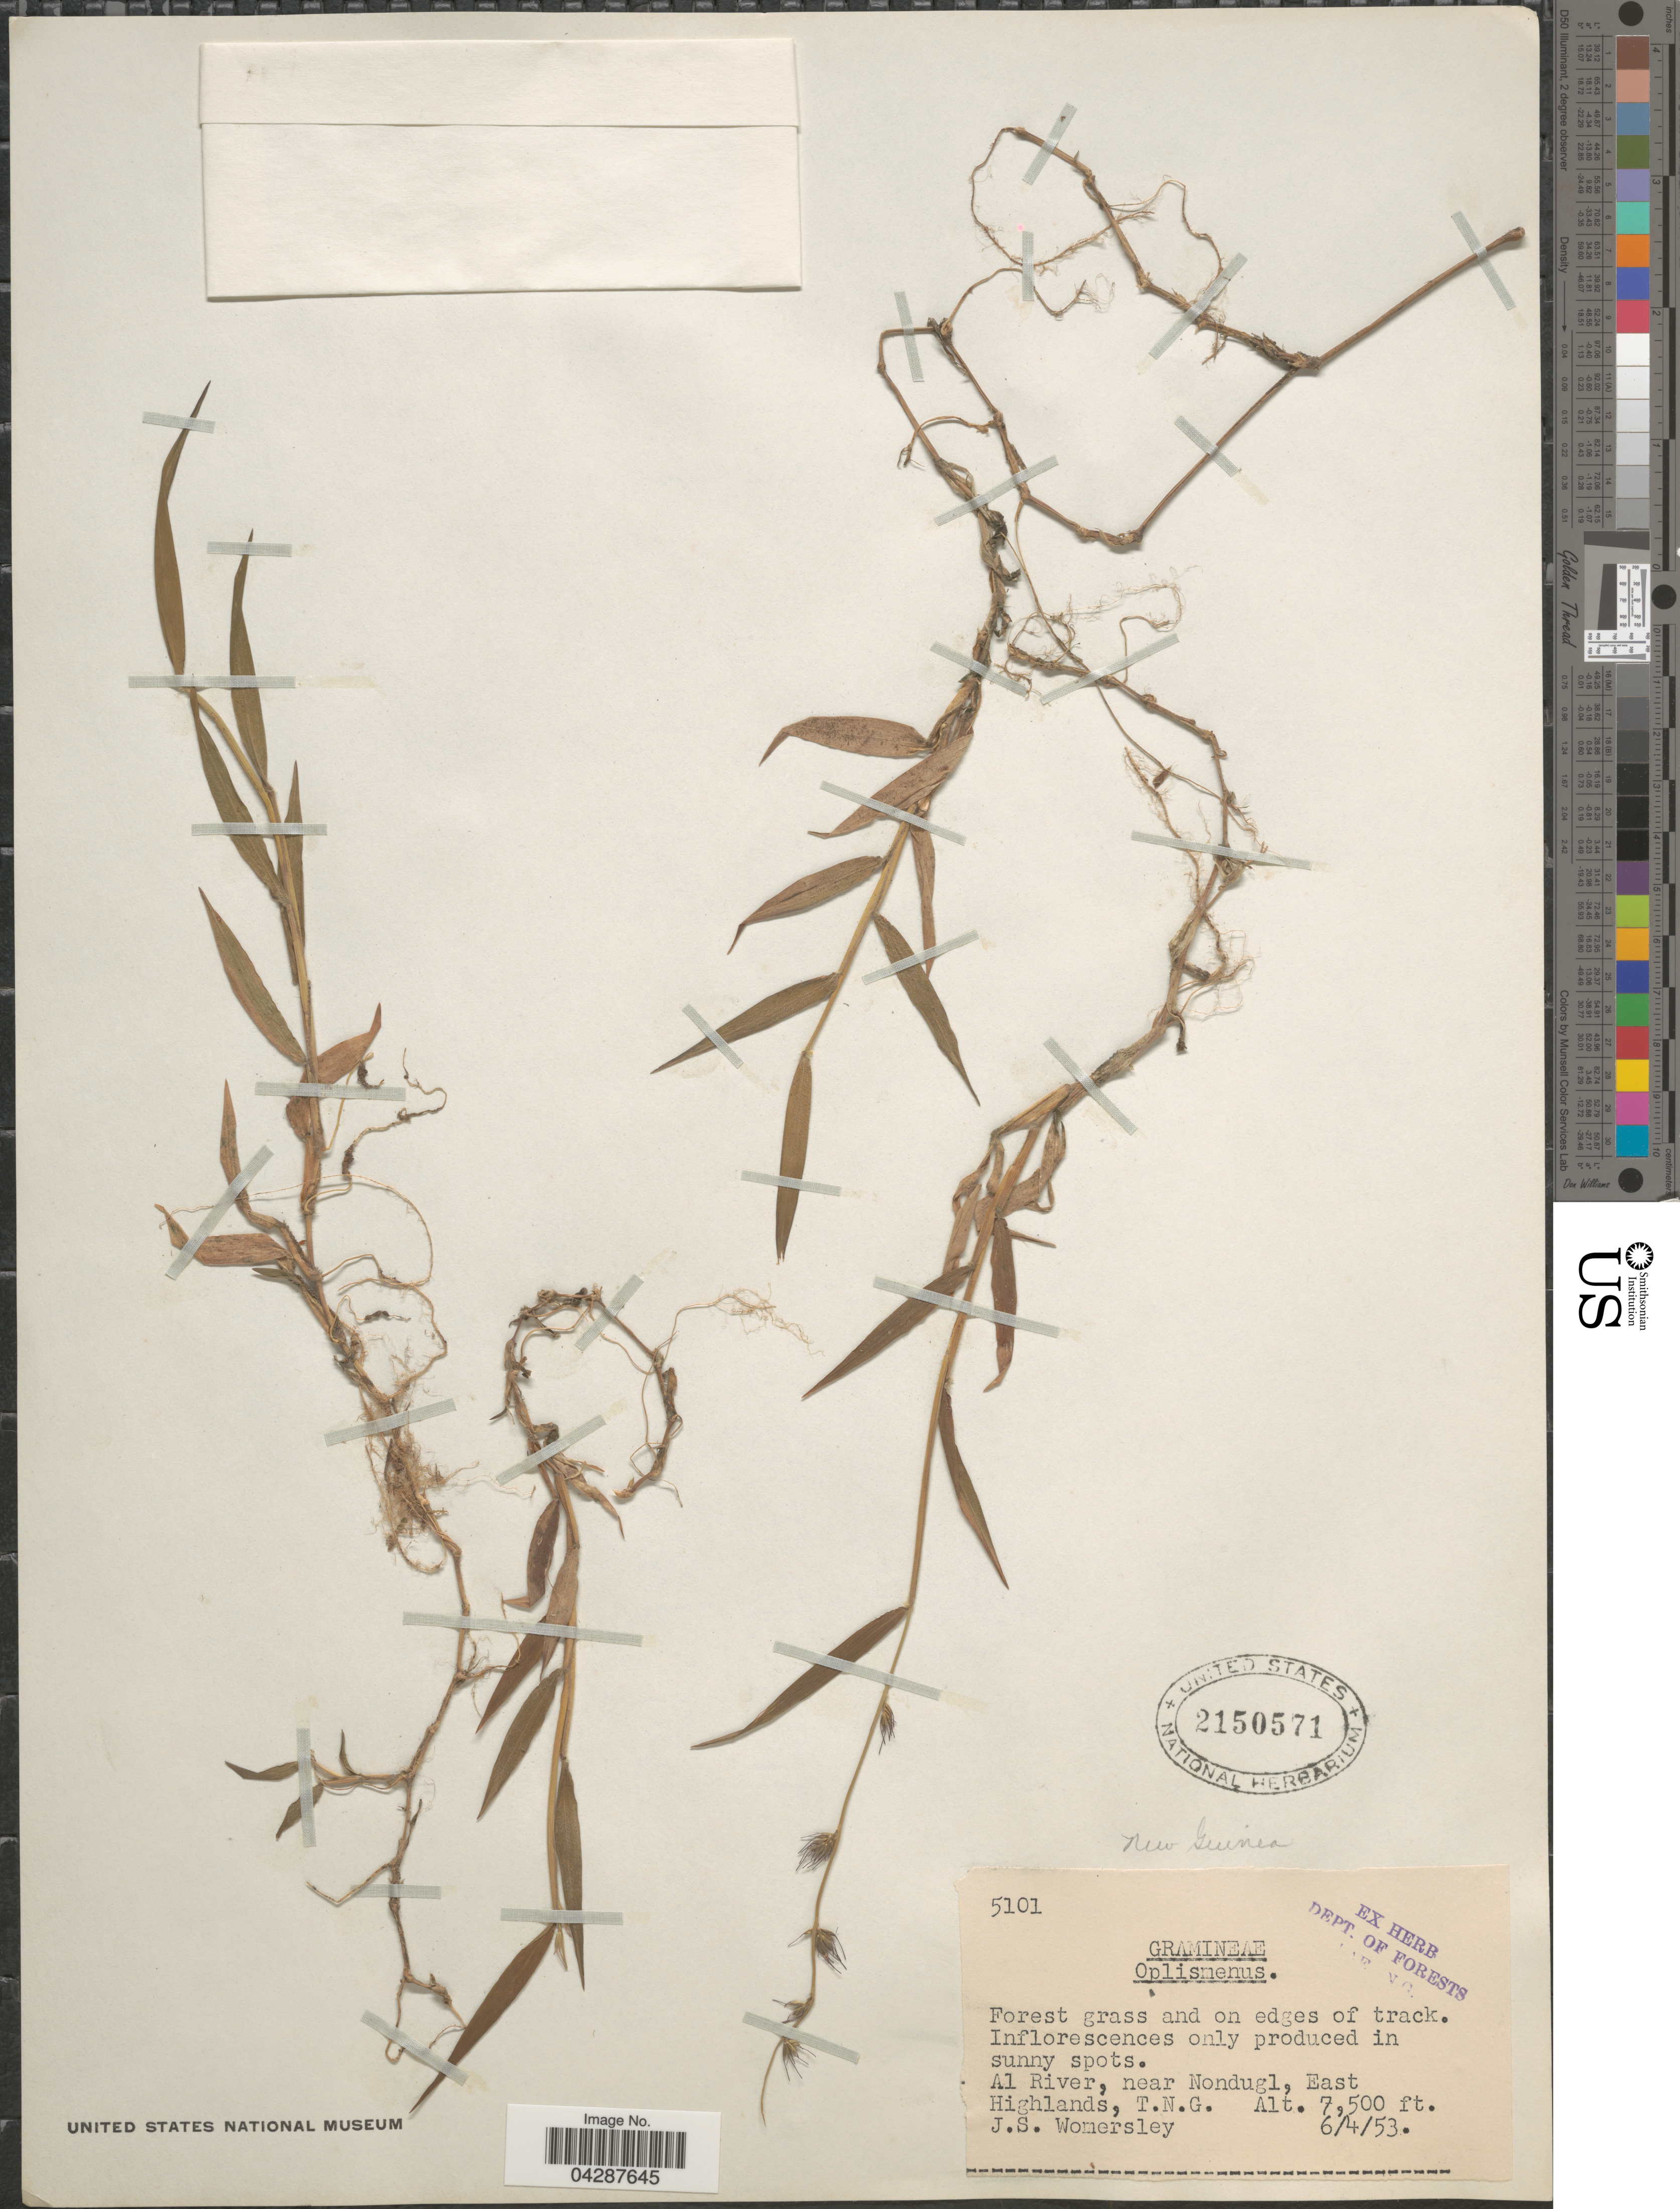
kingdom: Plantae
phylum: Tracheophyta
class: Liliopsida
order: Poales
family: Poaceae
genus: Oplismenus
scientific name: Oplismenus sp.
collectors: J. S. Womersley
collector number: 5101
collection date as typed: Transcribed d/m/y: 6/4/53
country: Papua New Guinea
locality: New Guinea. Al River, near Nondugl, East Highlands, T.N.G.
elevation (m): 2286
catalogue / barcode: US 2150571